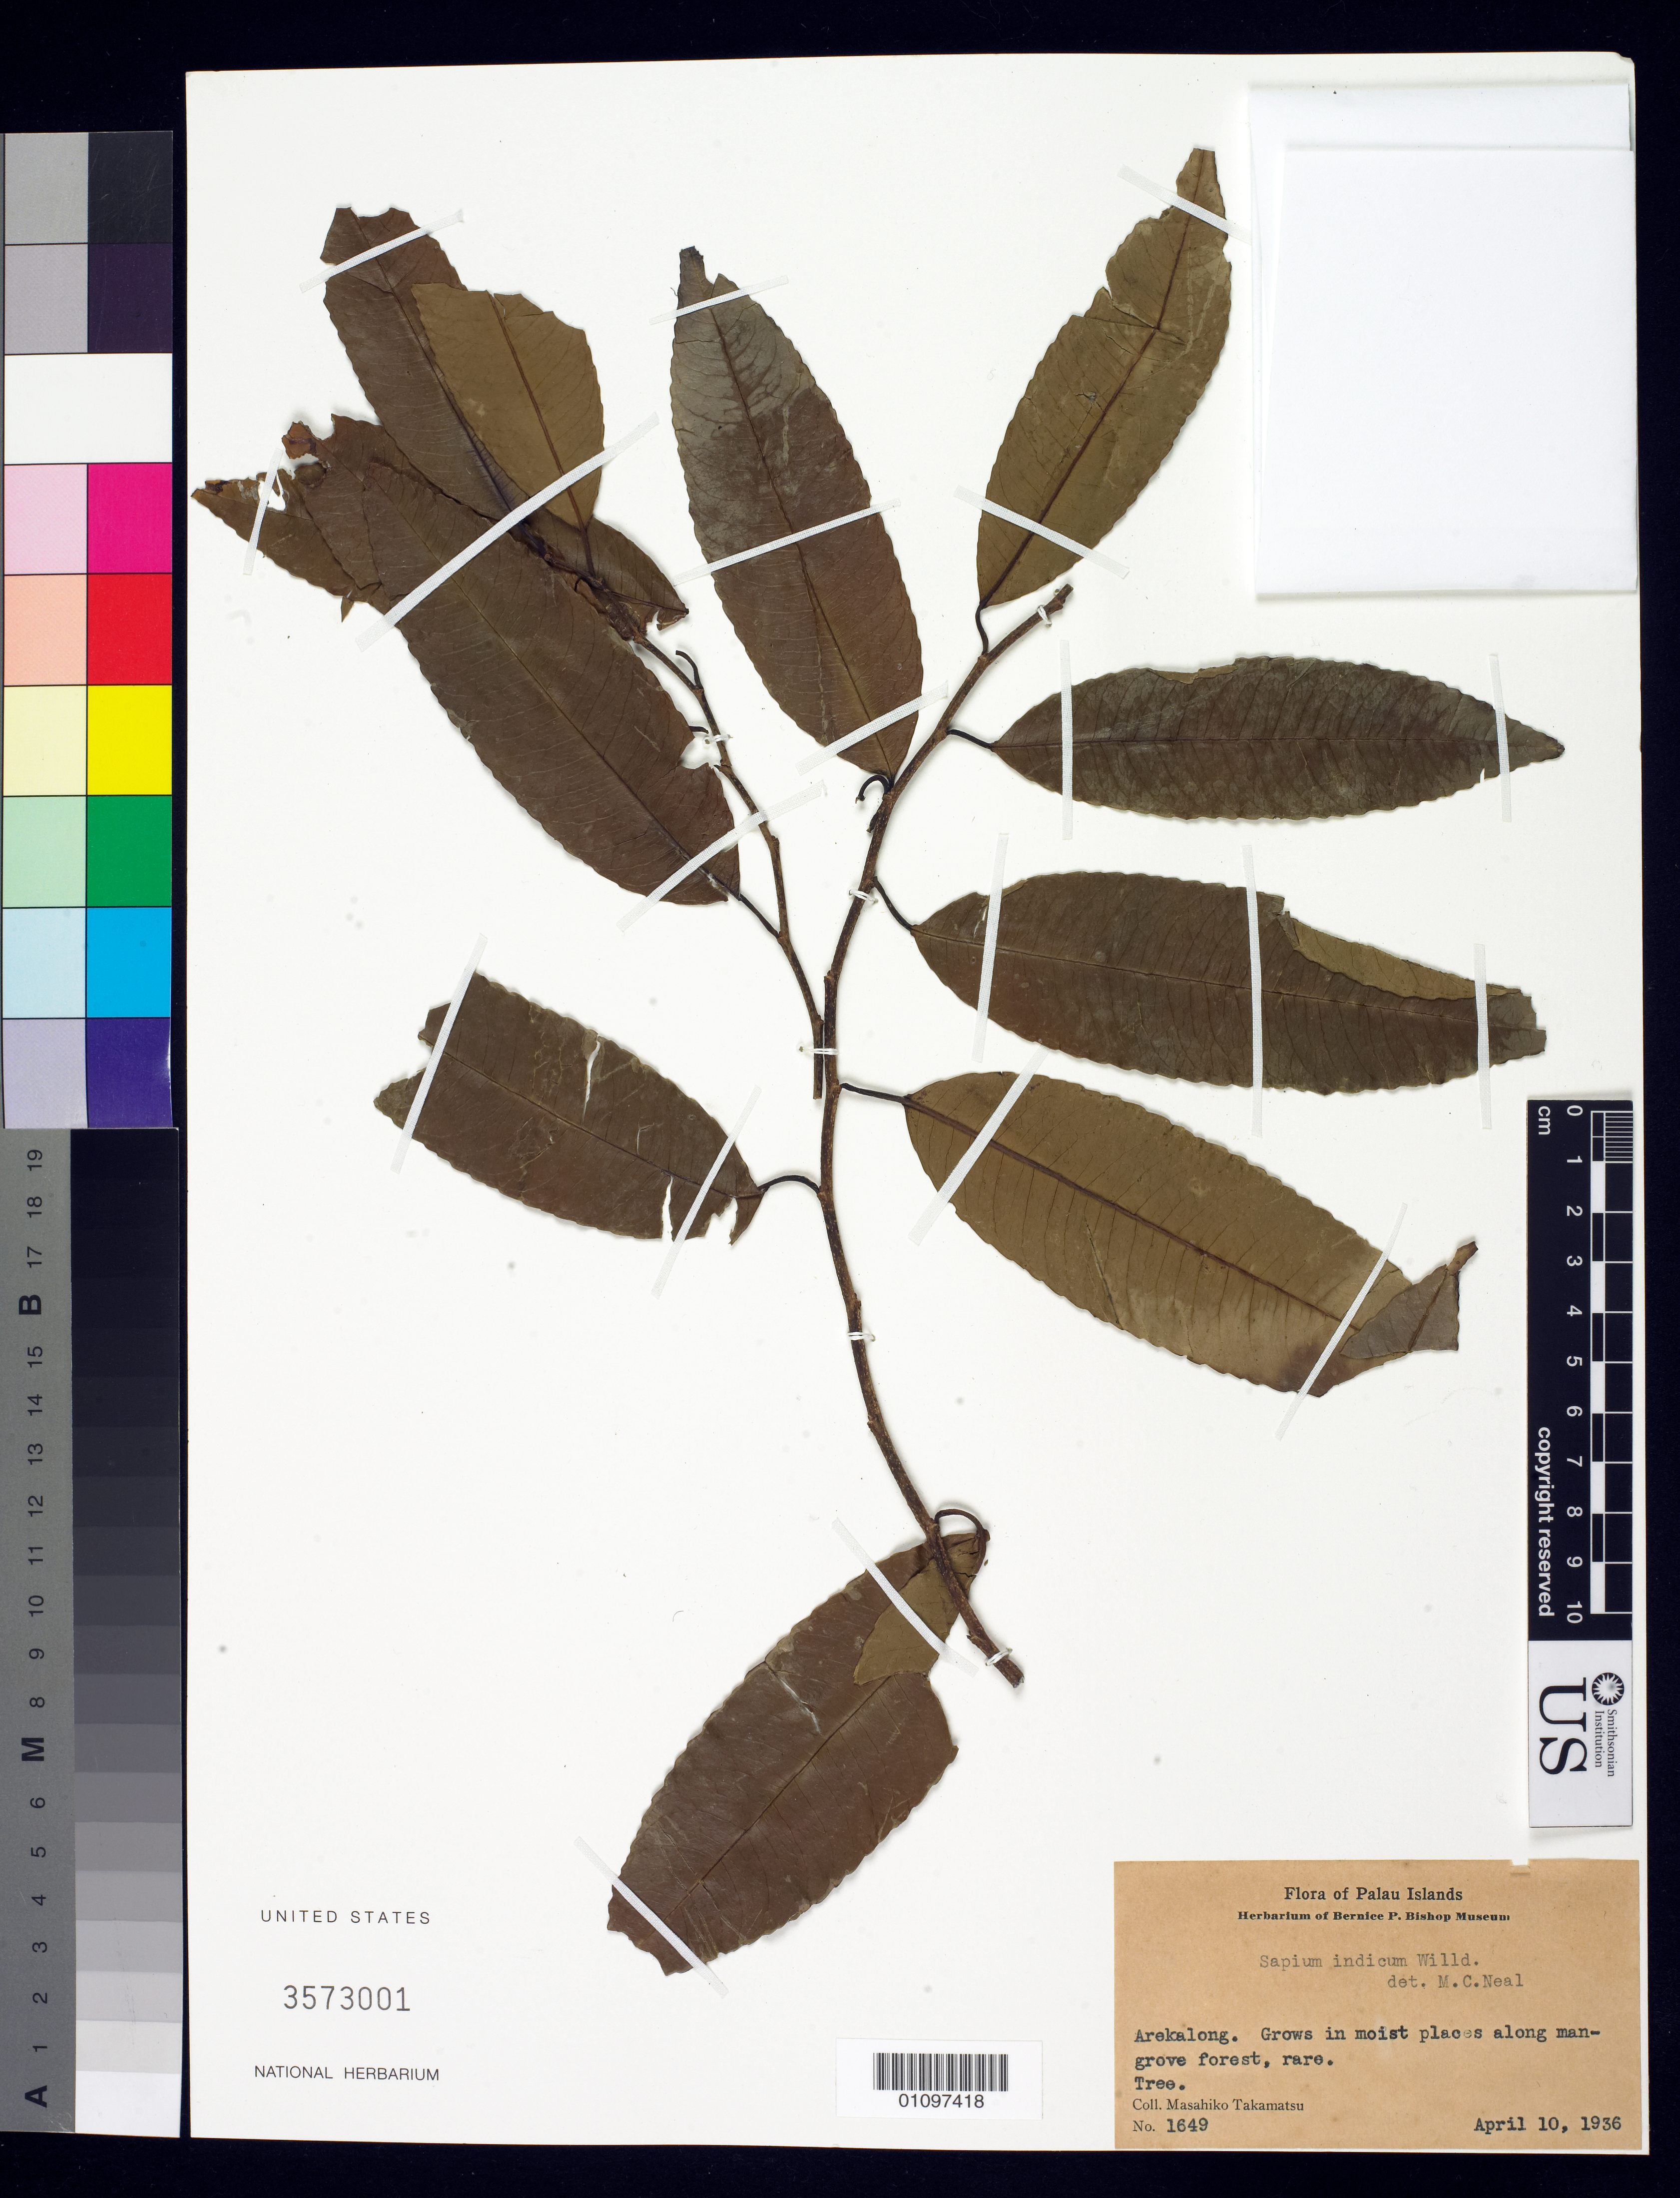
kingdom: Plantae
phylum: Tracheophyta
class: Magnoliopsida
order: Malpighiales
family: Euphorbiaceae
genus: Sapium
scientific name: Sapium indicum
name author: Willd.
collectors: M. Takamatsu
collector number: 1649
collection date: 1936-04-10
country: Palau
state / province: Ngarchelong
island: Babeldaob [Babelthuap]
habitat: moist places along magrove forest.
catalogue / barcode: US 3573001